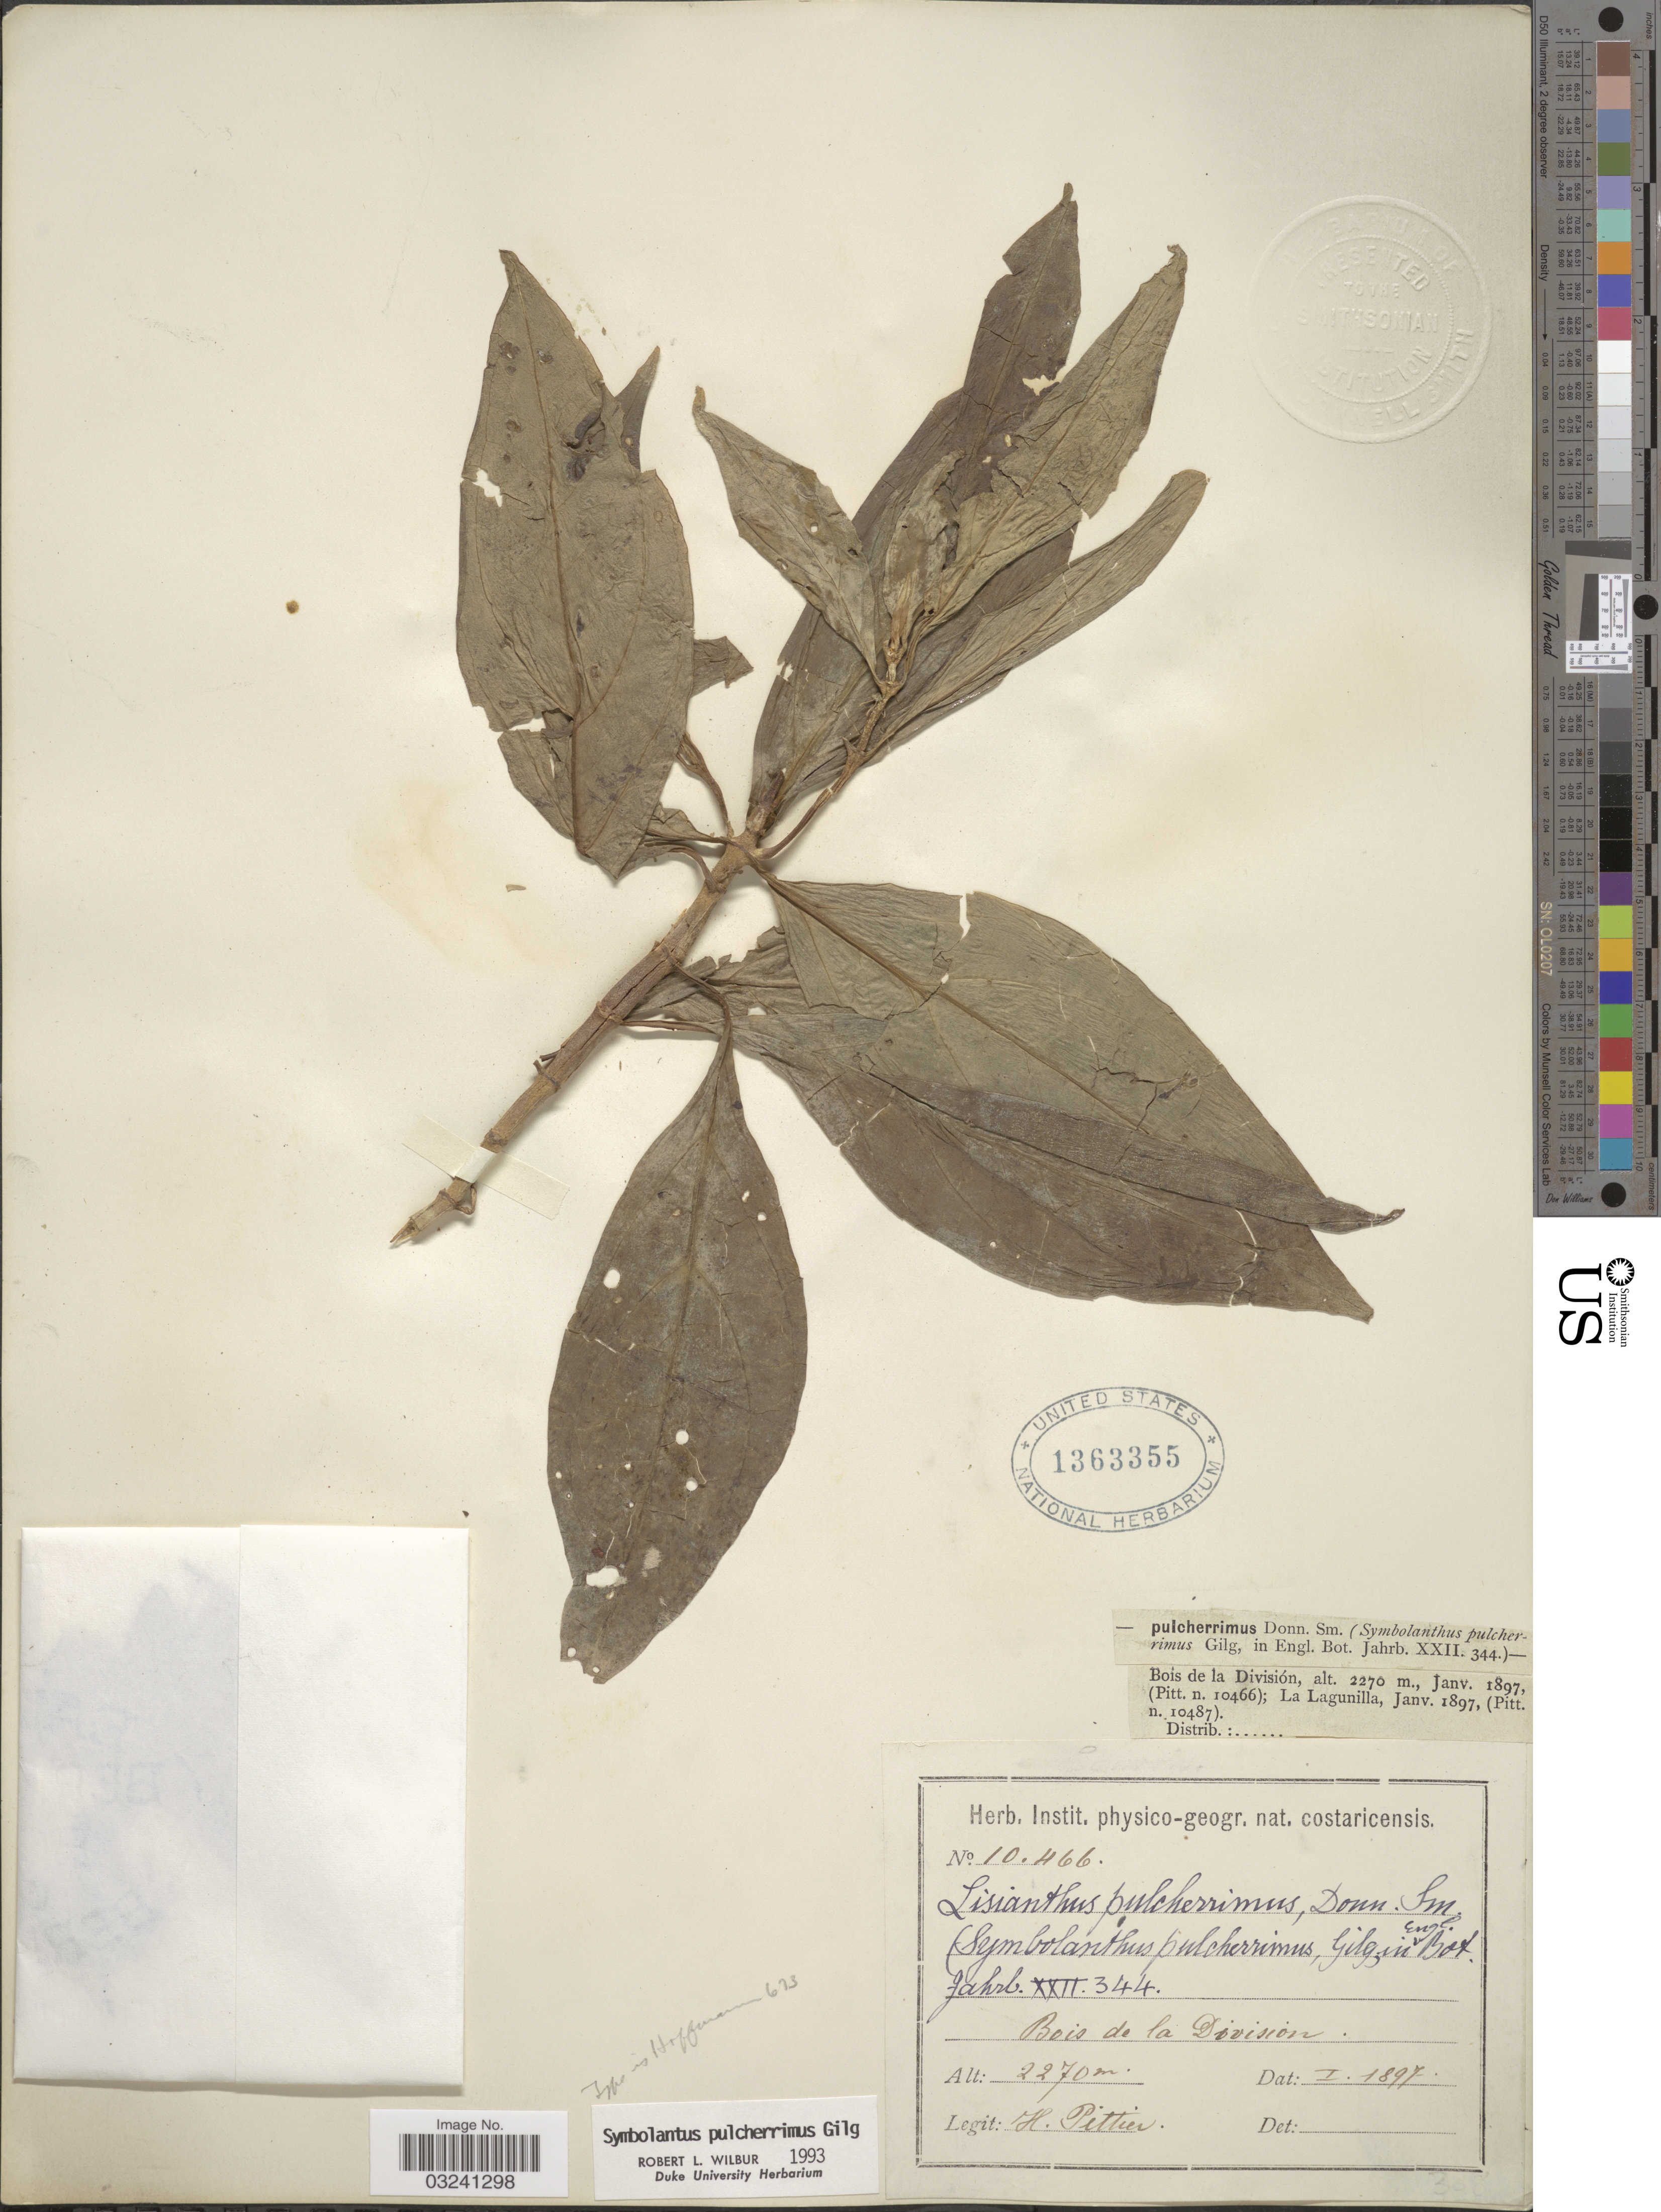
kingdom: Plantae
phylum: Tracheophyta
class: Magnoliopsida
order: Gentianales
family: Gentianaceae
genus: Symbolanthus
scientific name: Symbolanthus pulcherrimus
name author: Gilg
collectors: H. F. Pittier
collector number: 10466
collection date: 1897-01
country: Costa Rica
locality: Bois de la Division.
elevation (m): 2270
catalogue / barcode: US 1363355